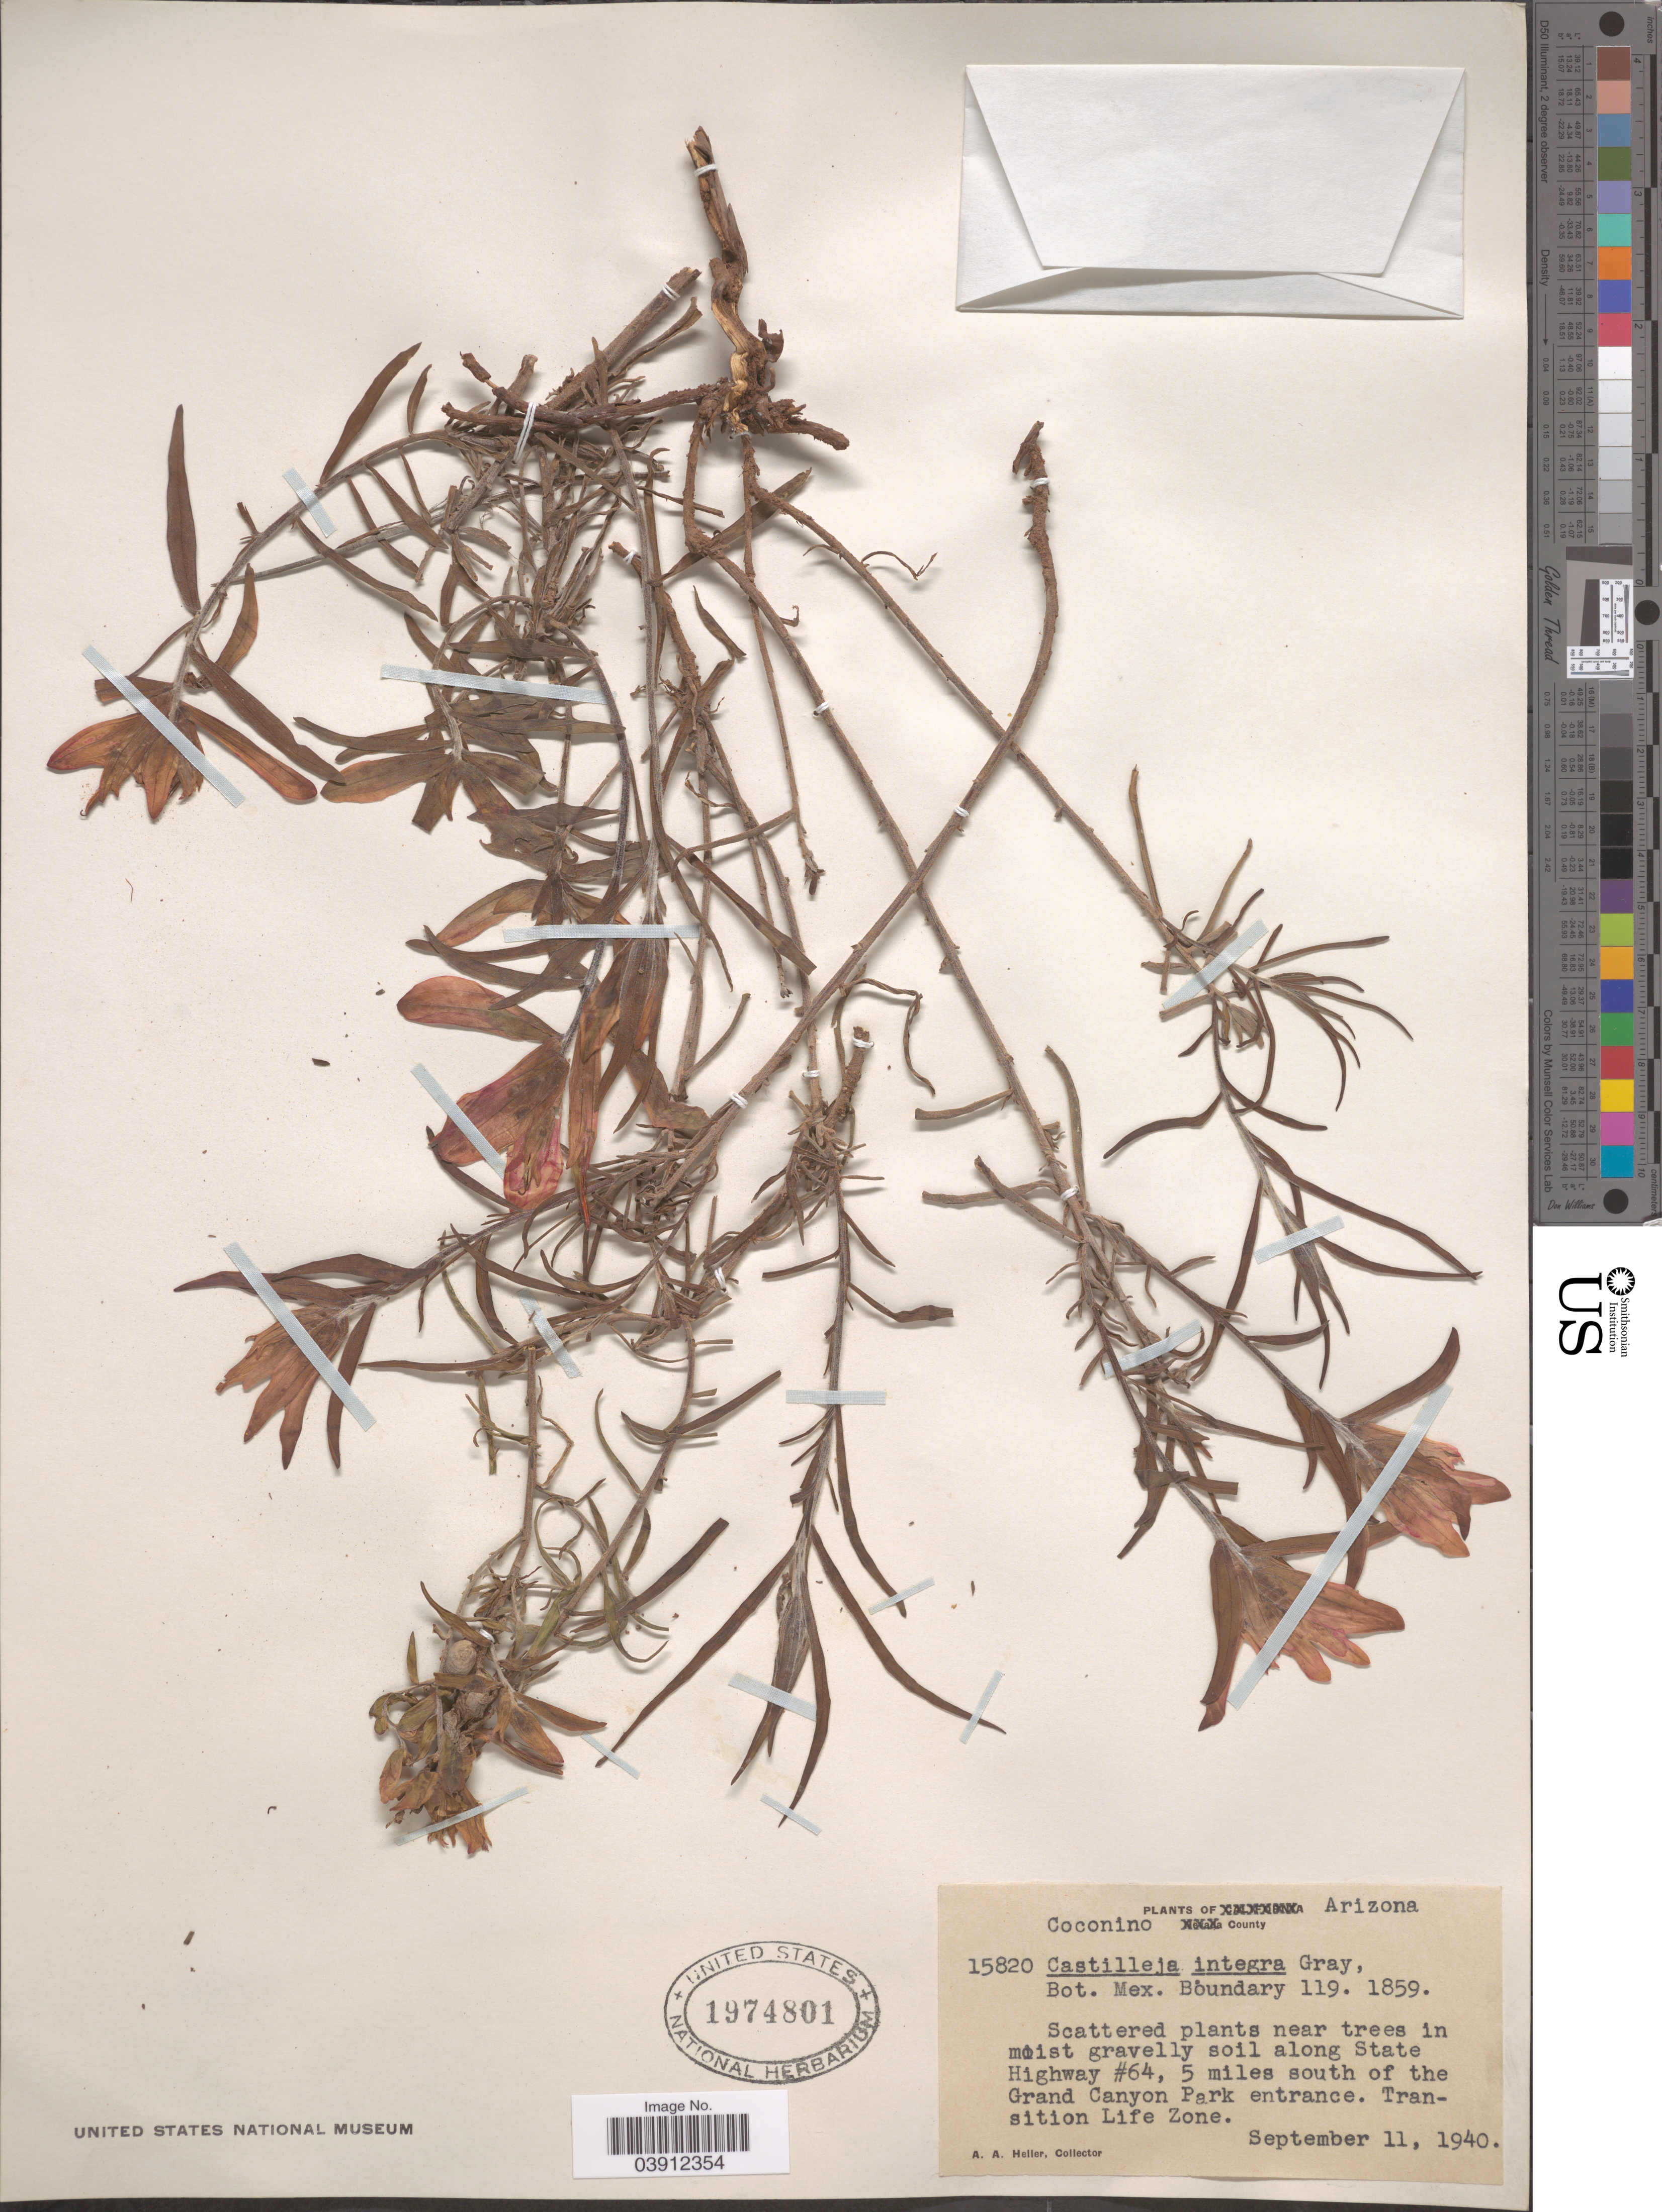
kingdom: Plantae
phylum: Tracheophyta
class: Magnoliopsida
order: Lamiales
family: Orobanchaceae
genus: Castilleja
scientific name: Castilleja integra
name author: A. Gray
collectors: A. A. Heller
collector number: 15820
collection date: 1940-09-11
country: United States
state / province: Arizona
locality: Coconino County. Along State Highway #64, 5 miles south of the Grand Canyon Park entrance. Transition Life Zone.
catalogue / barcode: US 1974801